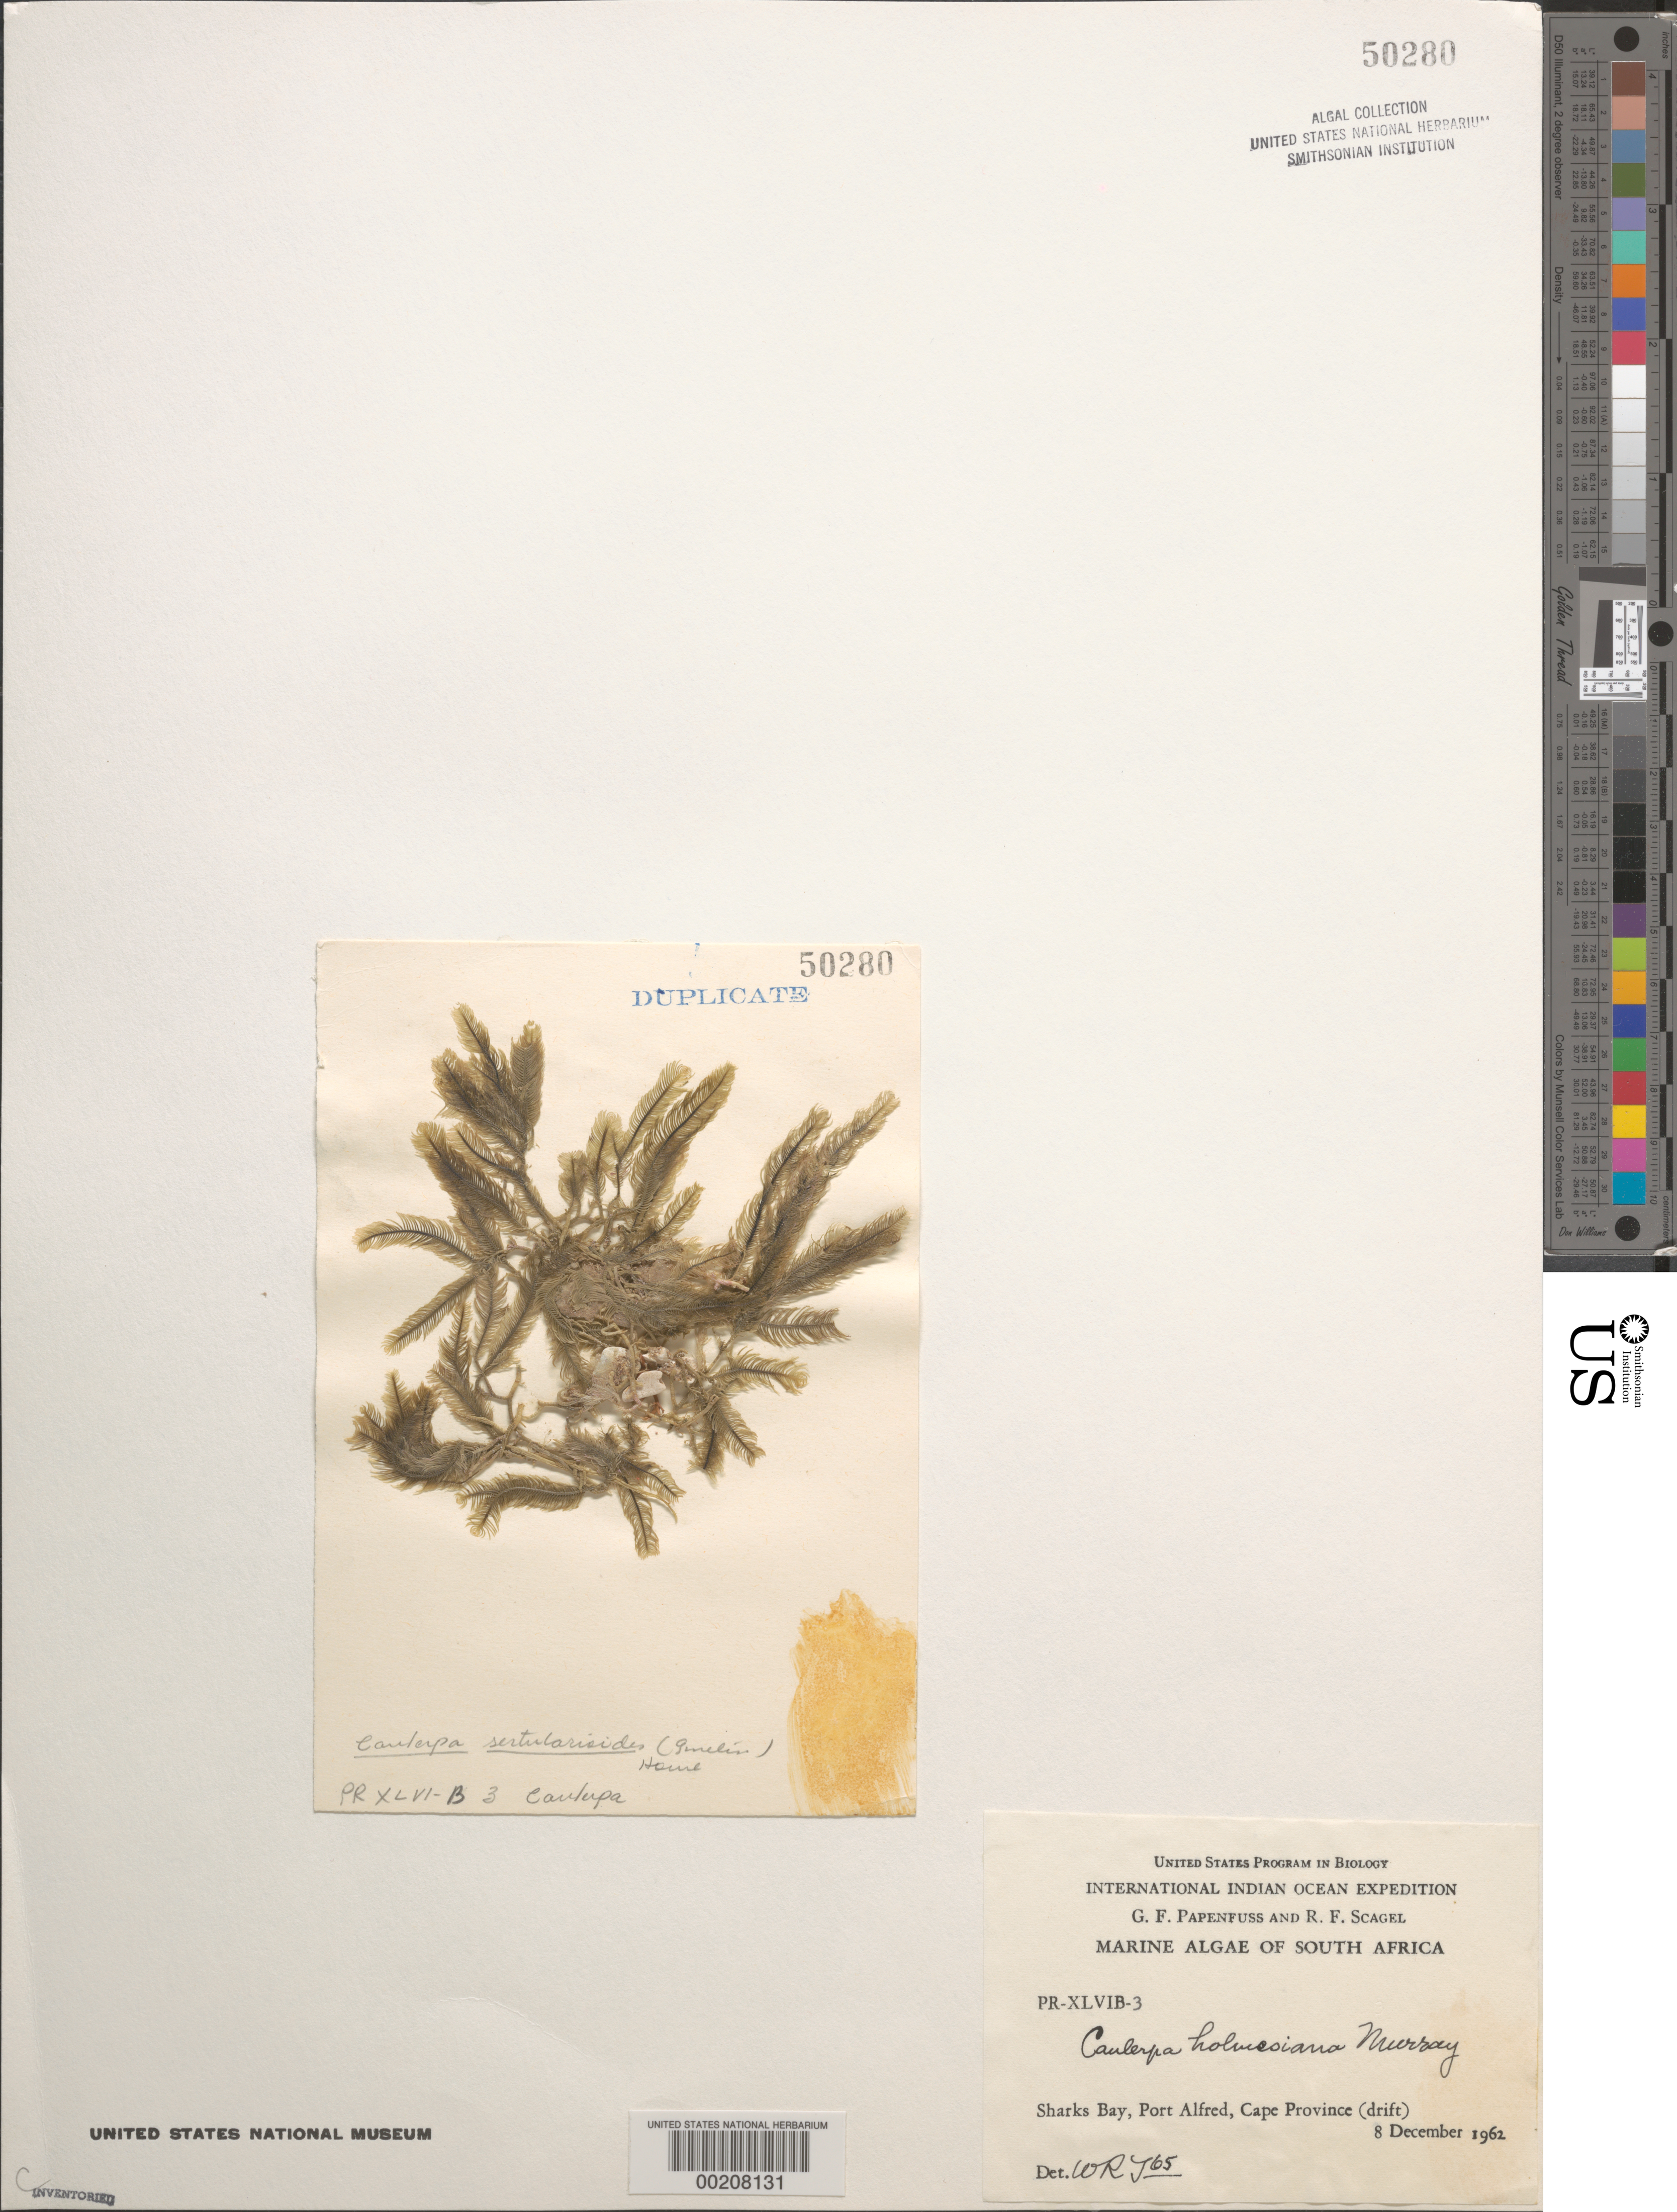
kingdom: Plantae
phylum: Chlorophyta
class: Ulvophyceae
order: Bryopsidales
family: Caulerpaceae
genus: Caulerpa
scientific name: Caulerpa holmesiana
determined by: Taylor, William R.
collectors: G. Papenfuss & R. F. Scagel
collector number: PR-XLVI-B-3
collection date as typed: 08 Dec 1962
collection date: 1962-12-08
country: South Africa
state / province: Eastern Cape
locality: Port Alfred, Sharks Bay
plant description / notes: International Indian Ocean Expedition, 1962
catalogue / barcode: US 50280